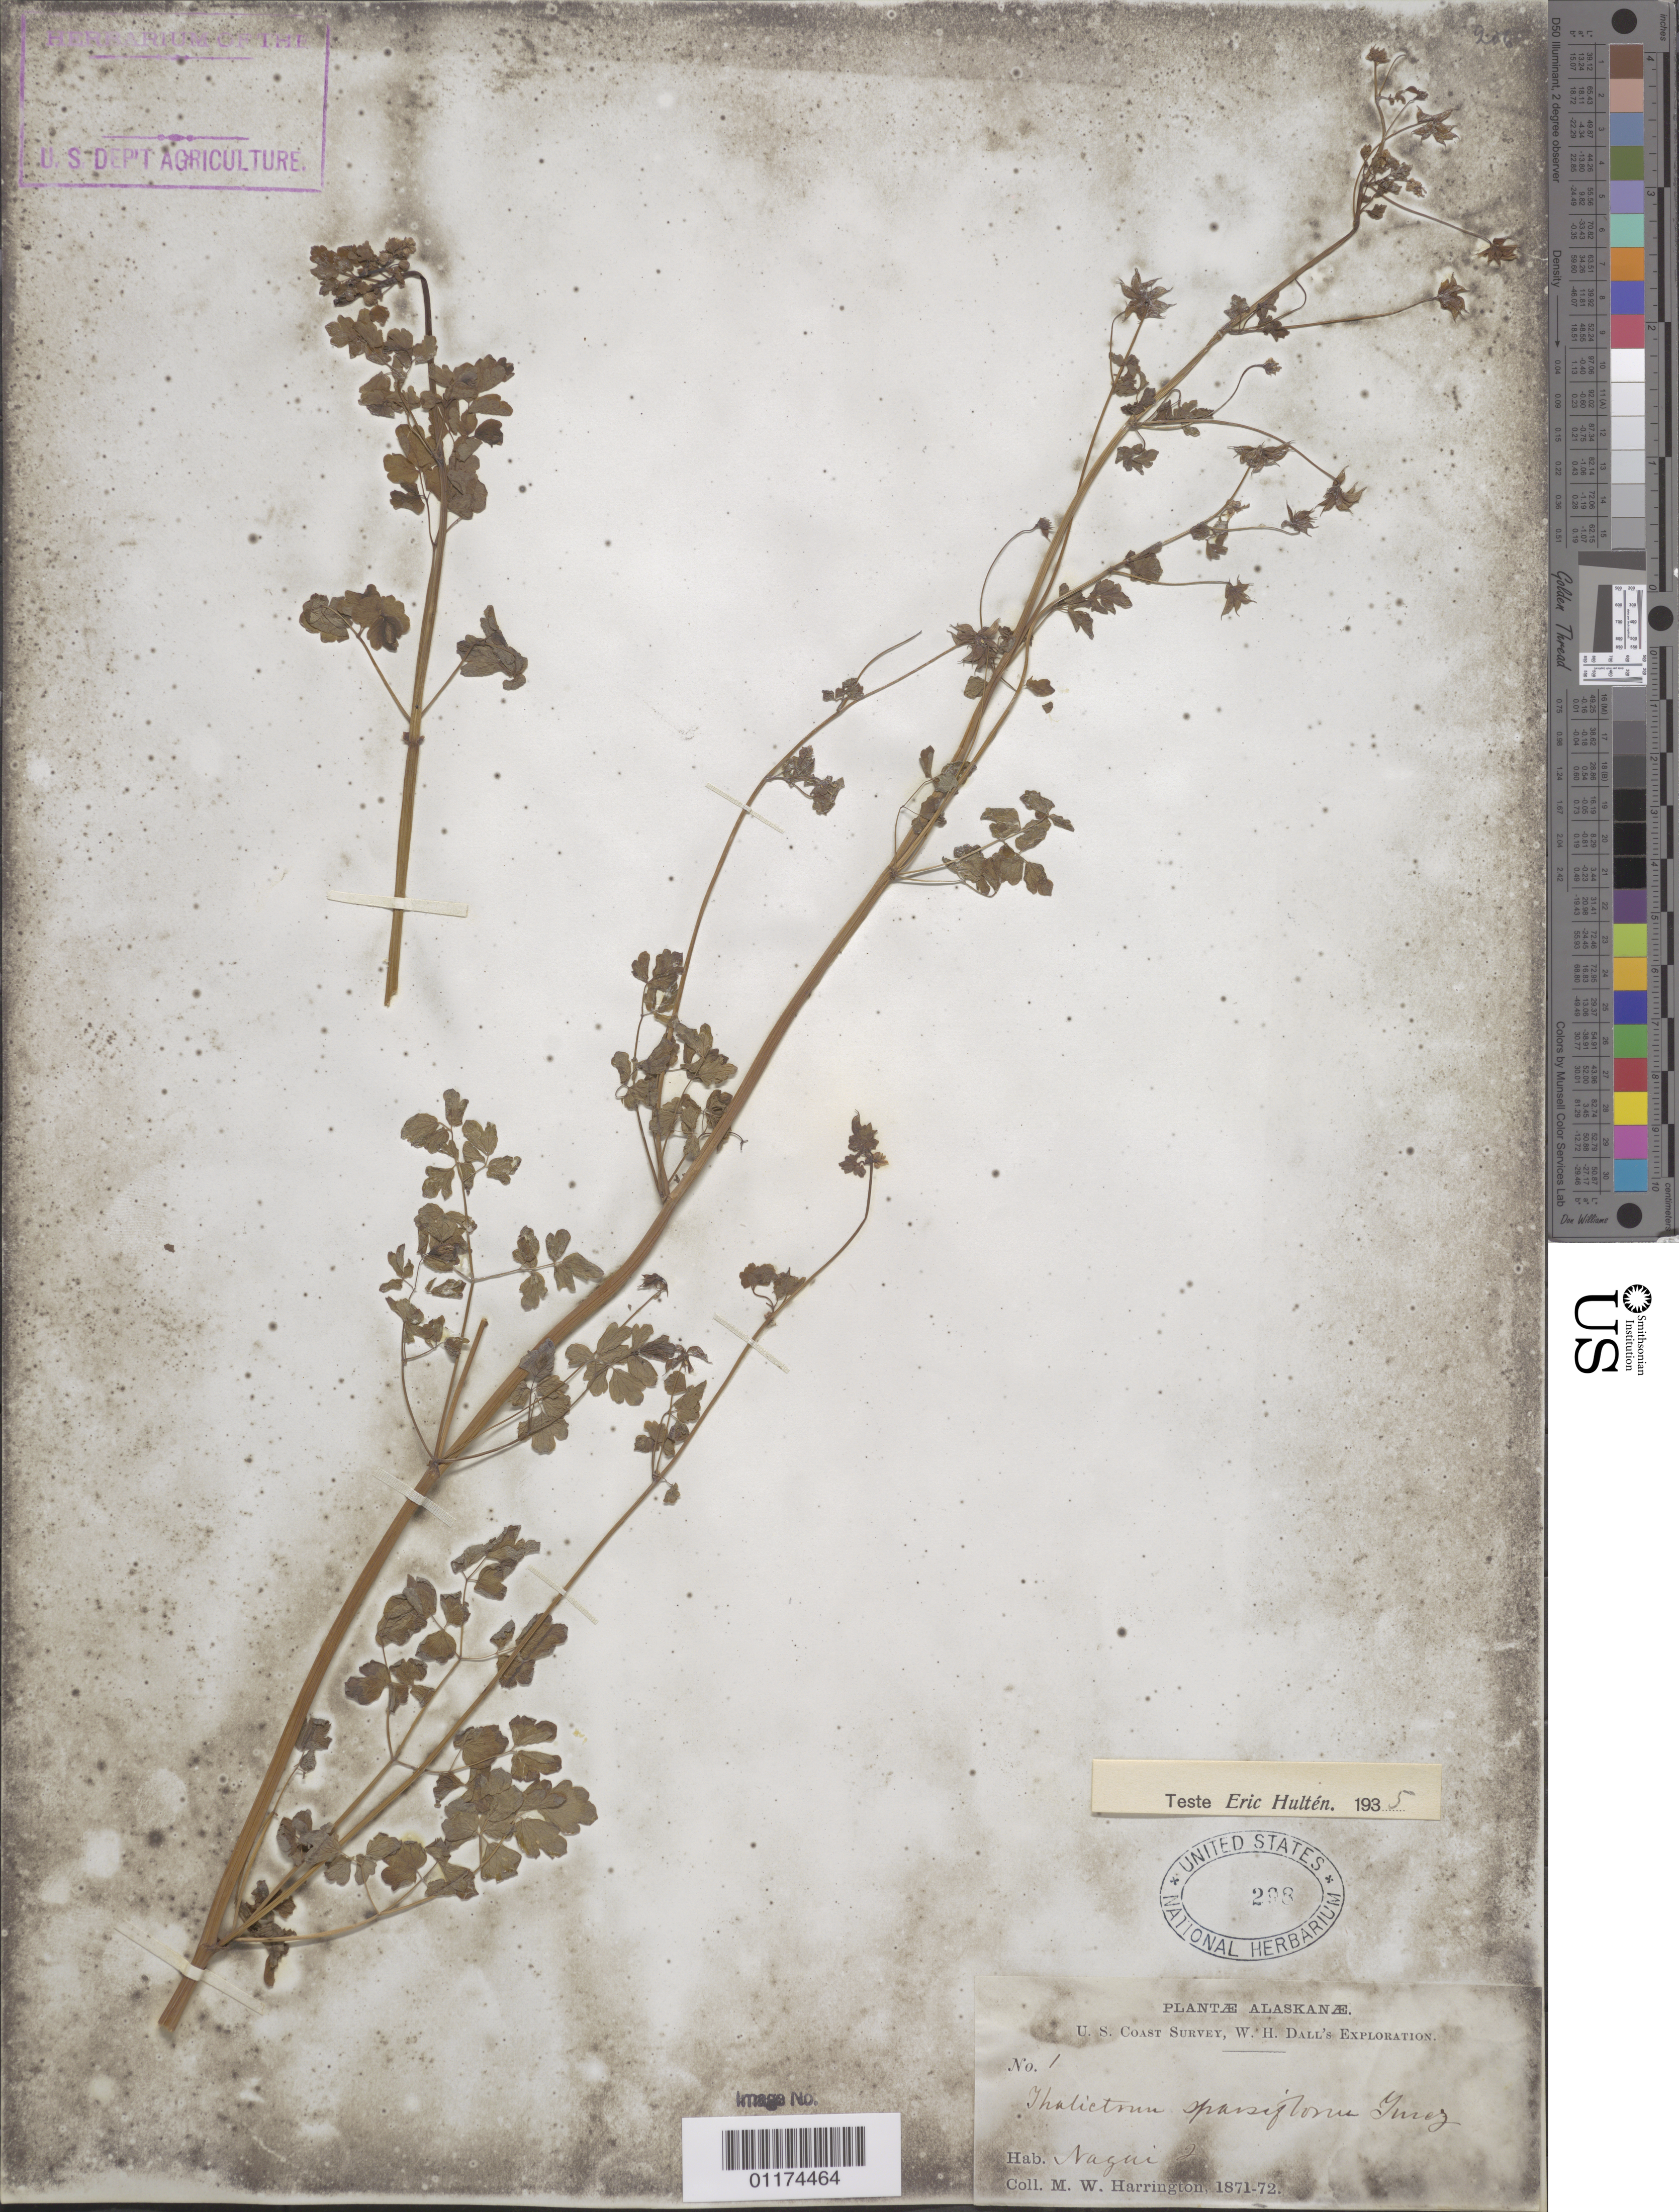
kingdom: Plantae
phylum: Tracheophyta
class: Magnoliopsida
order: Ranunculales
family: Ranunculaceae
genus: Thalictrum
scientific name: Thalictrum sparsiflorum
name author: Turcz. ex Fisch. & C.A. Mey.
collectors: M. W. Harrington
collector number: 1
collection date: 1871/1872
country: United States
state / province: Alaska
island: Nagai Island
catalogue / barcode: US 298